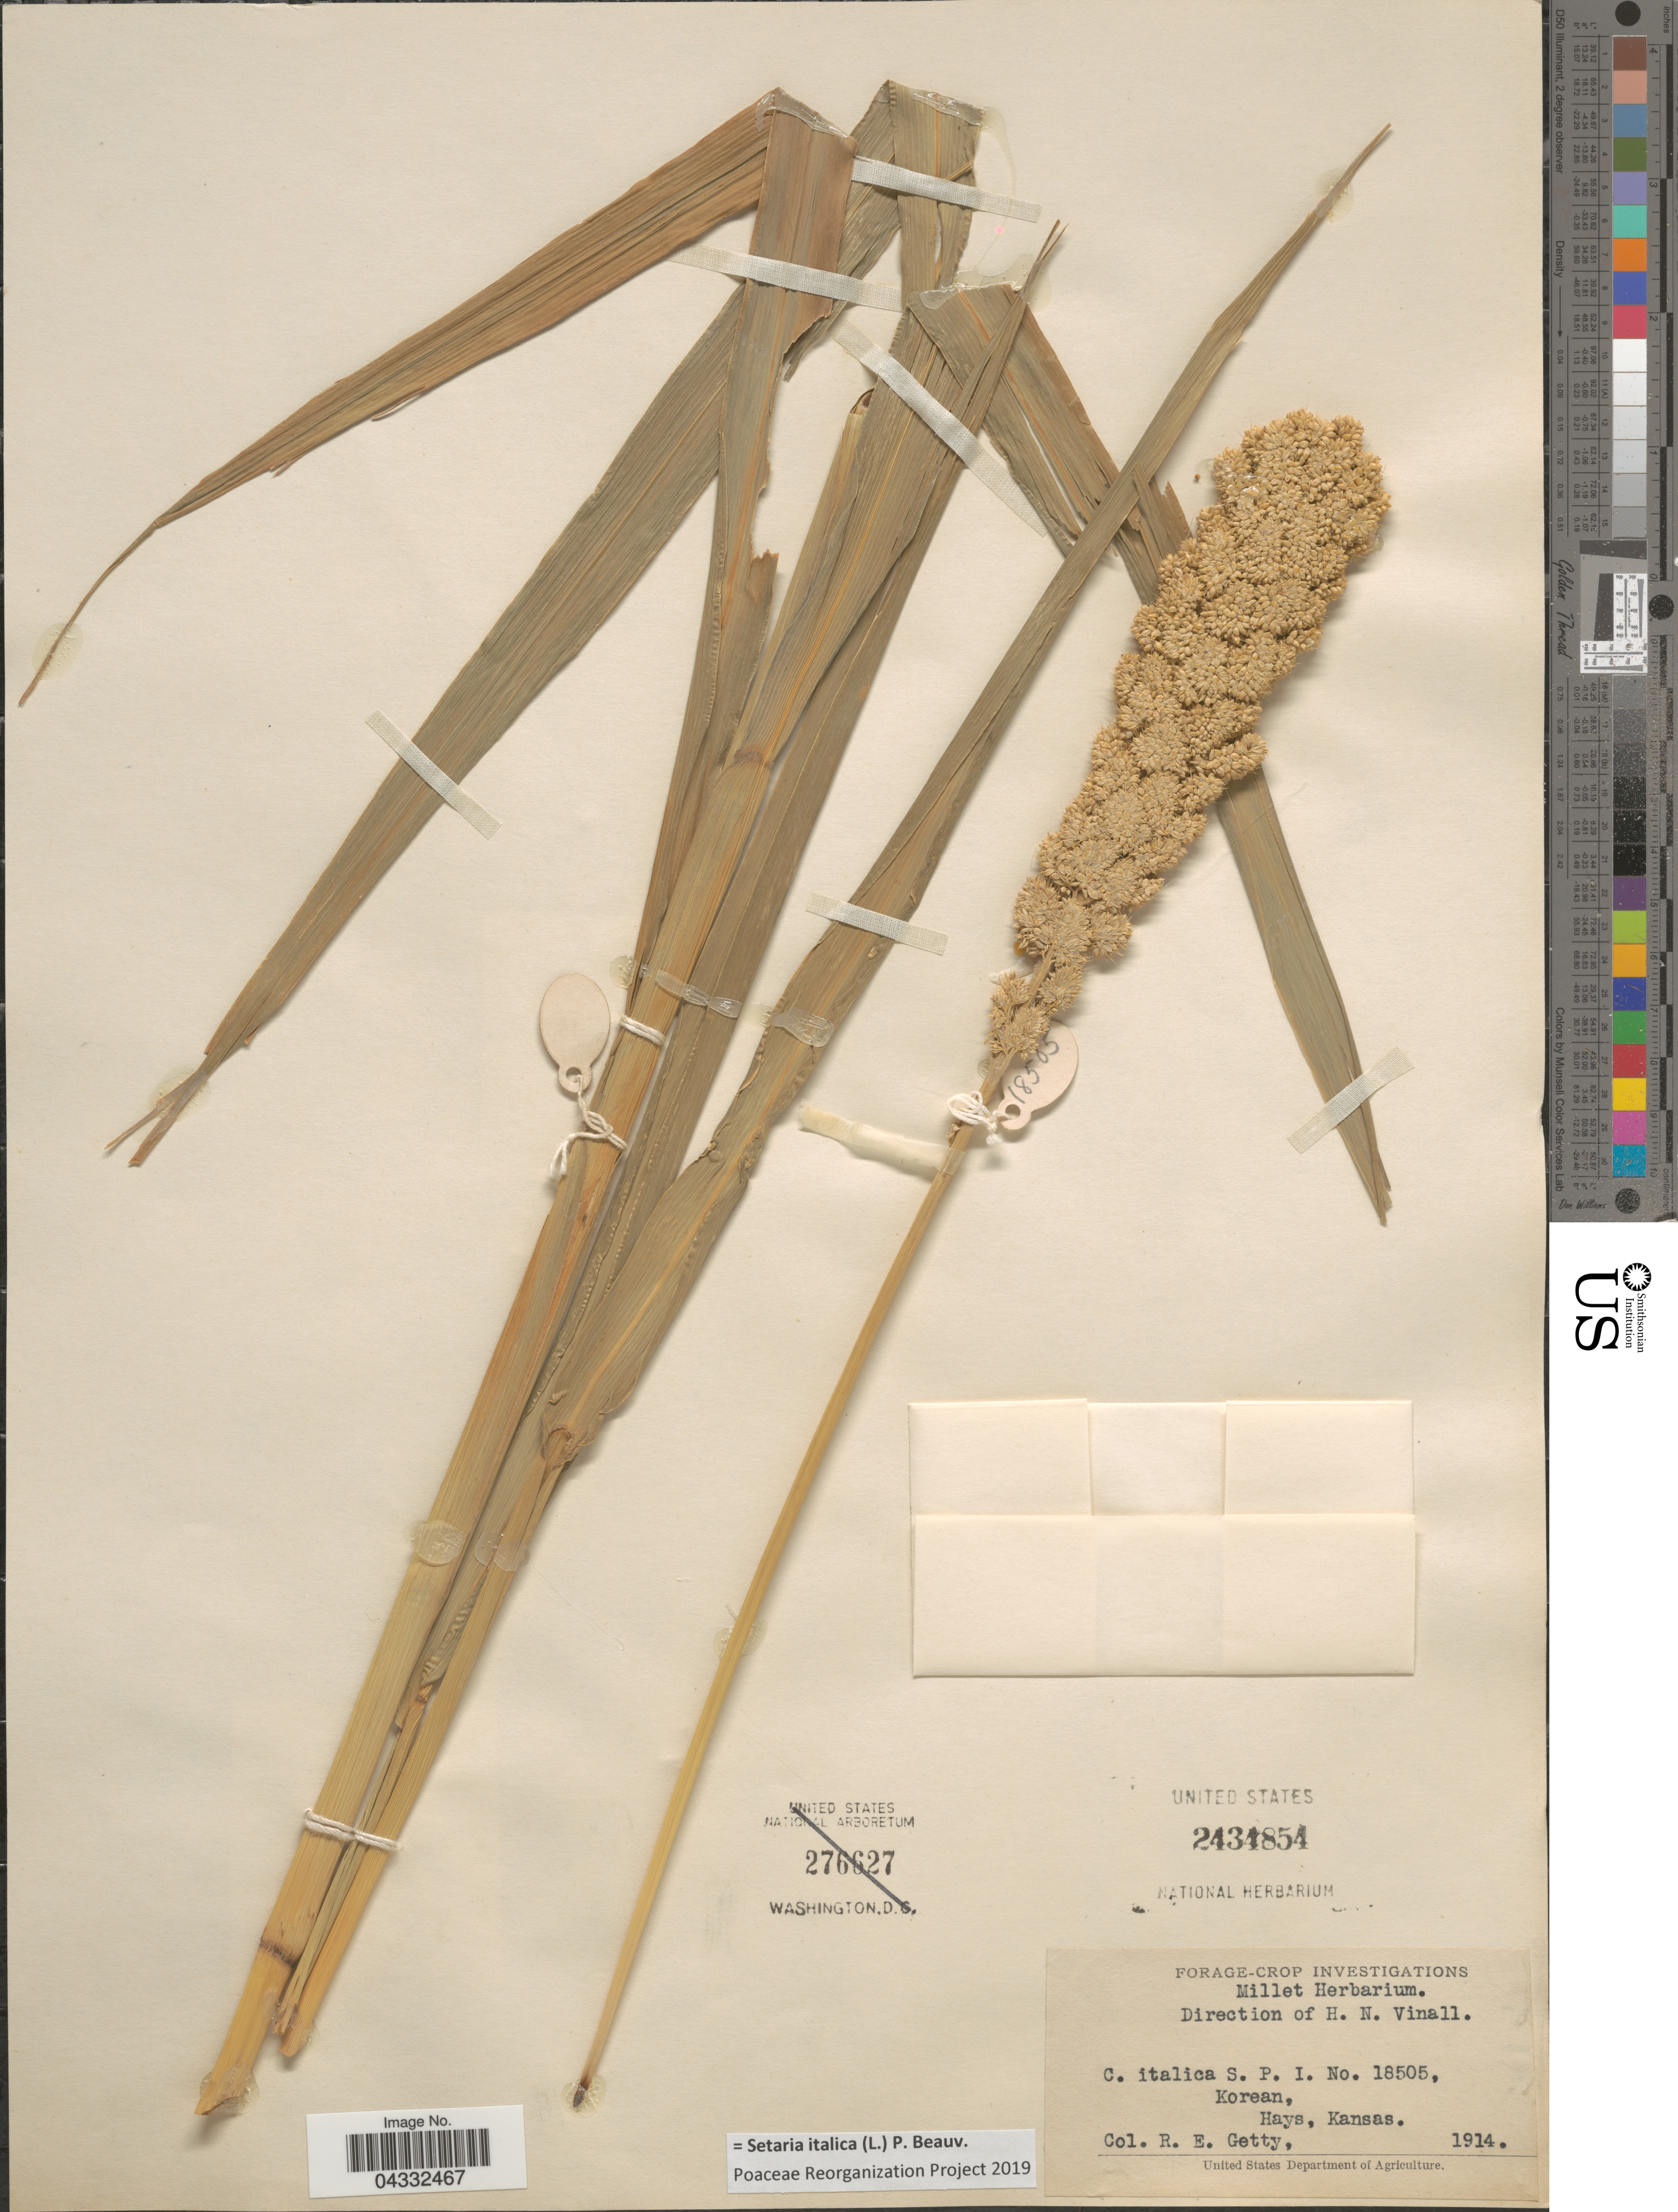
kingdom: Plantae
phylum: Tracheophyta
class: Liliopsida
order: Poales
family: Poaceae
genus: Setaria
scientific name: Setaria italica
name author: (L.) P. Beauv.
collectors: R. Getty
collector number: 18505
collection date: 1914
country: United States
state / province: Kansas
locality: Hays.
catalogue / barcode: US 2434854